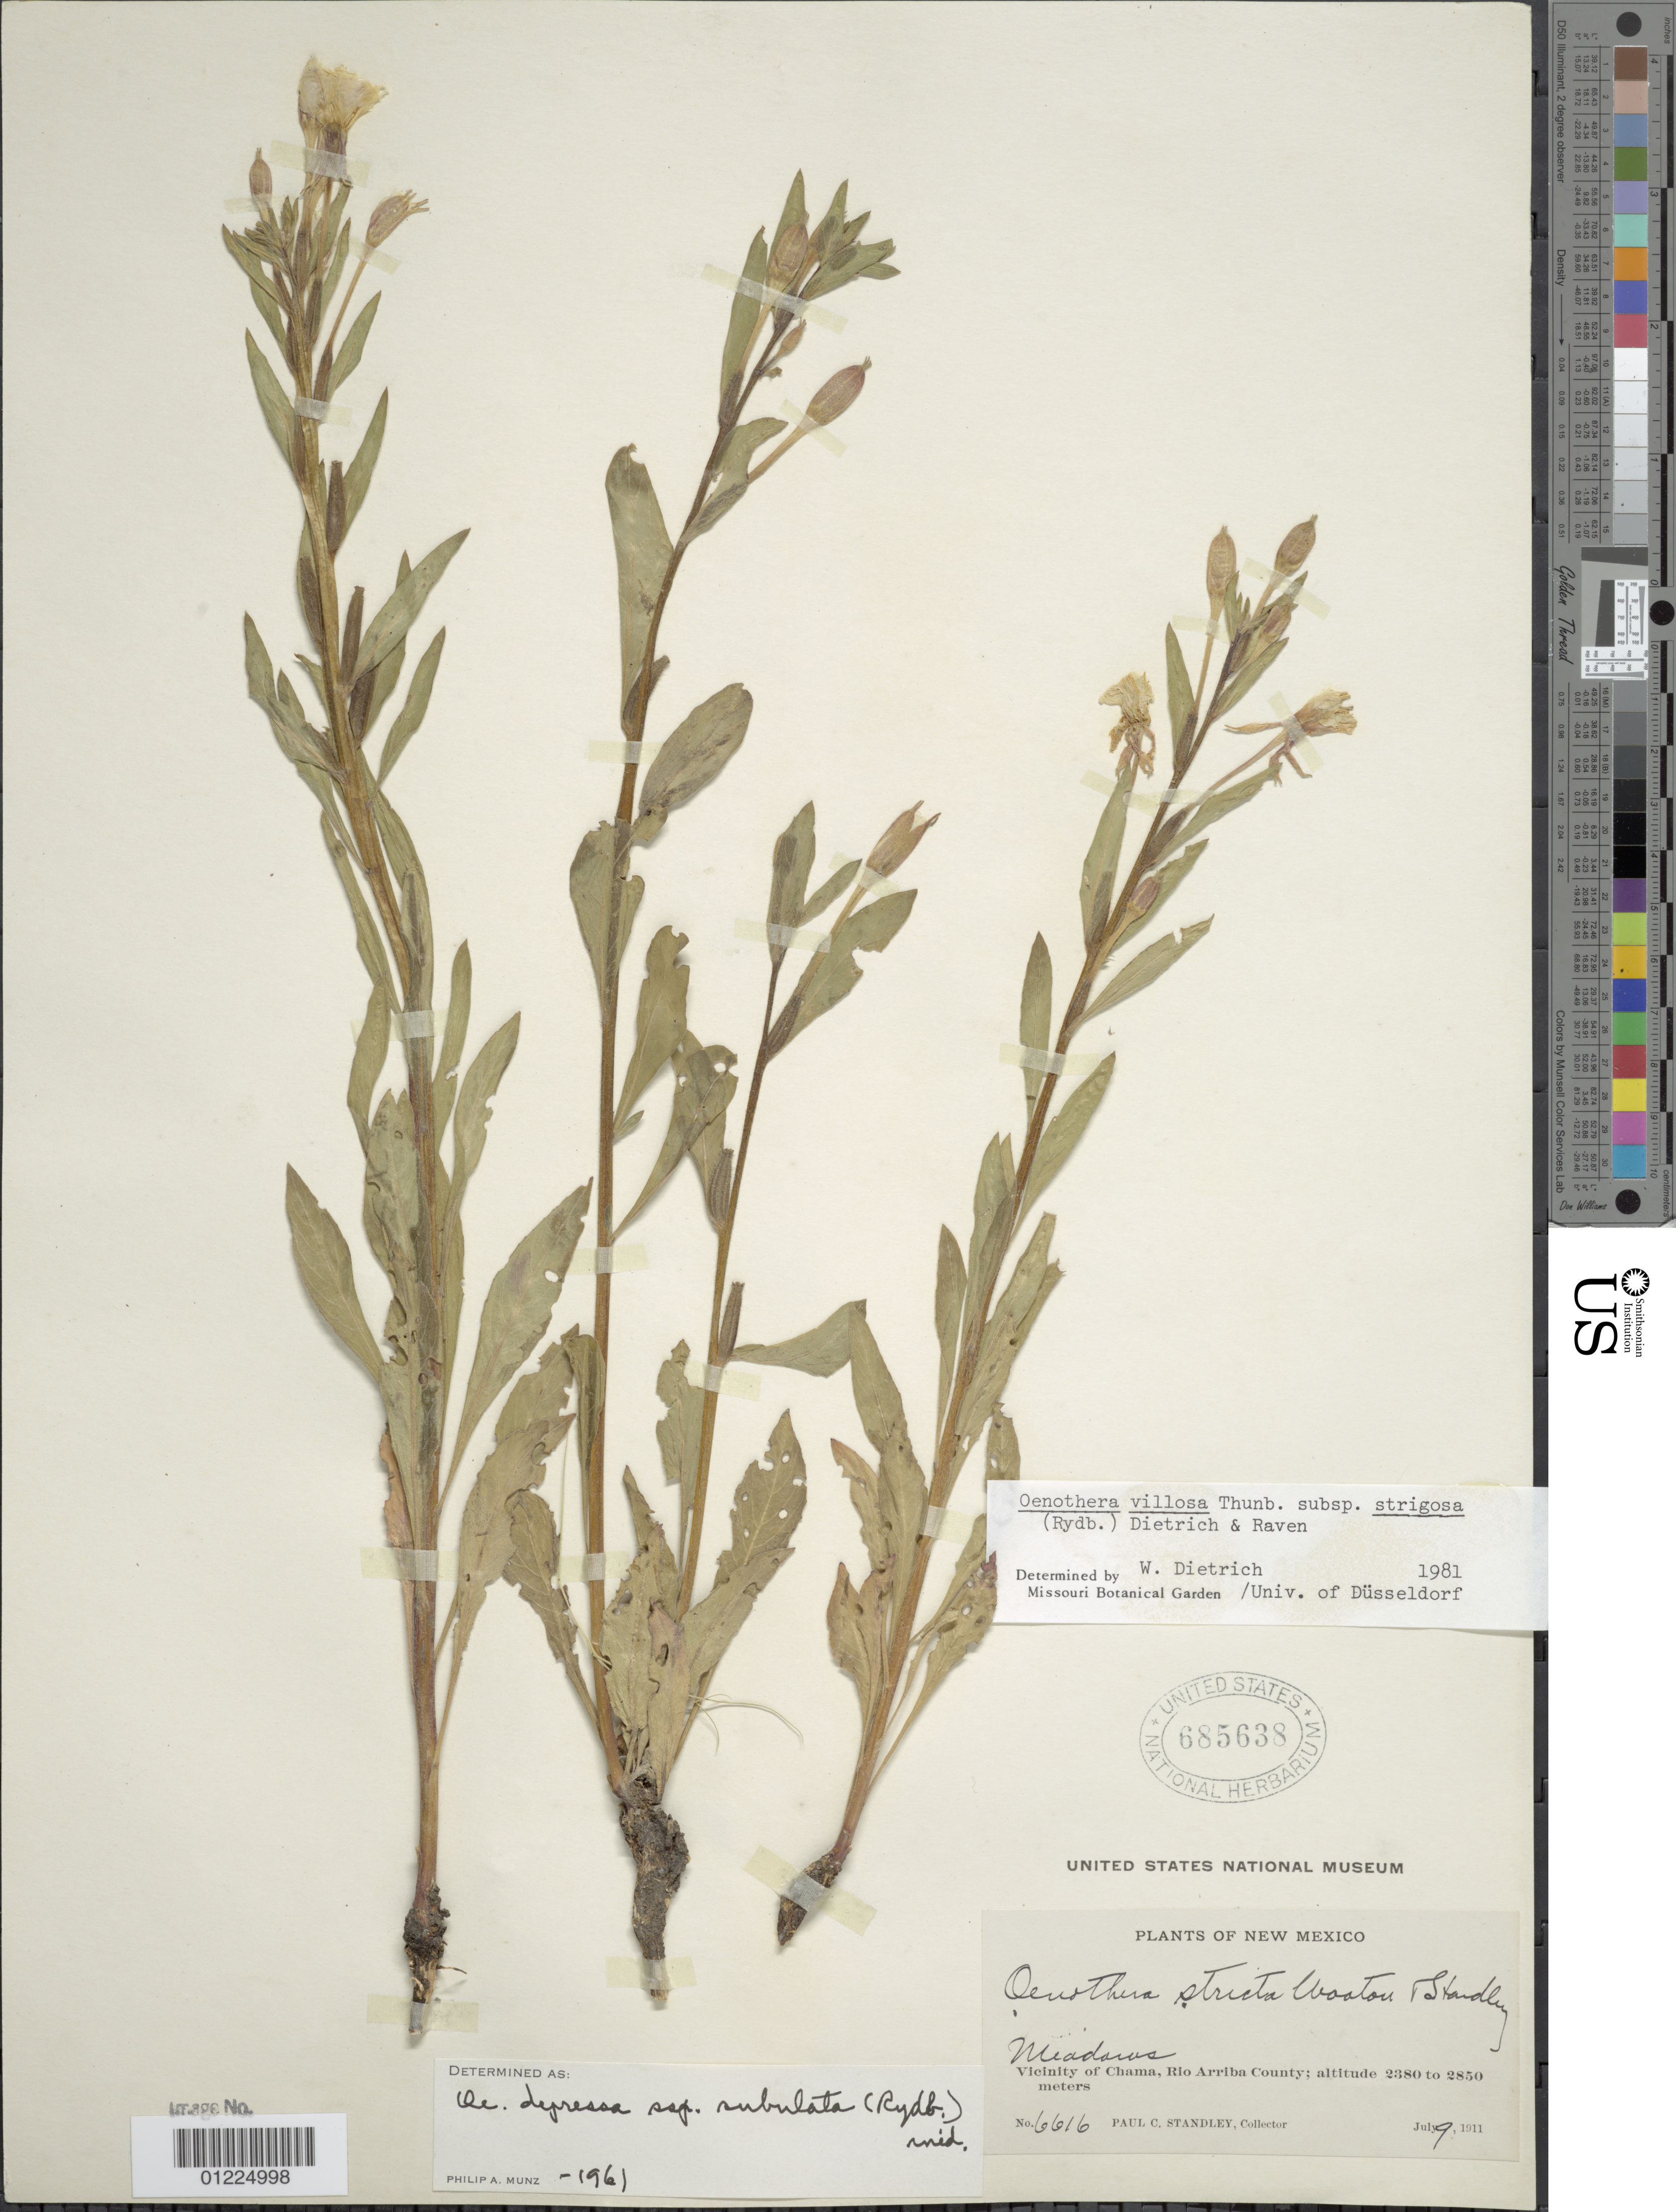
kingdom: Plantae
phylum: Tracheophyta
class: Magnoliopsida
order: Myrtales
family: Onagraceae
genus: Oenothera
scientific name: Oenothera villosa subsp. strigosa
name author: (Rydb.) W. Dietr. & P.H. Raven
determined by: Dietrich, W.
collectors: P. C. Standley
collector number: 6616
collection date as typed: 09 Jul 1911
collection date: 1911-07-09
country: United States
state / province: New Mexico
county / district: Rio Arriba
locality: Vicinity of Chama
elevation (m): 2380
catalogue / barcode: US 685638